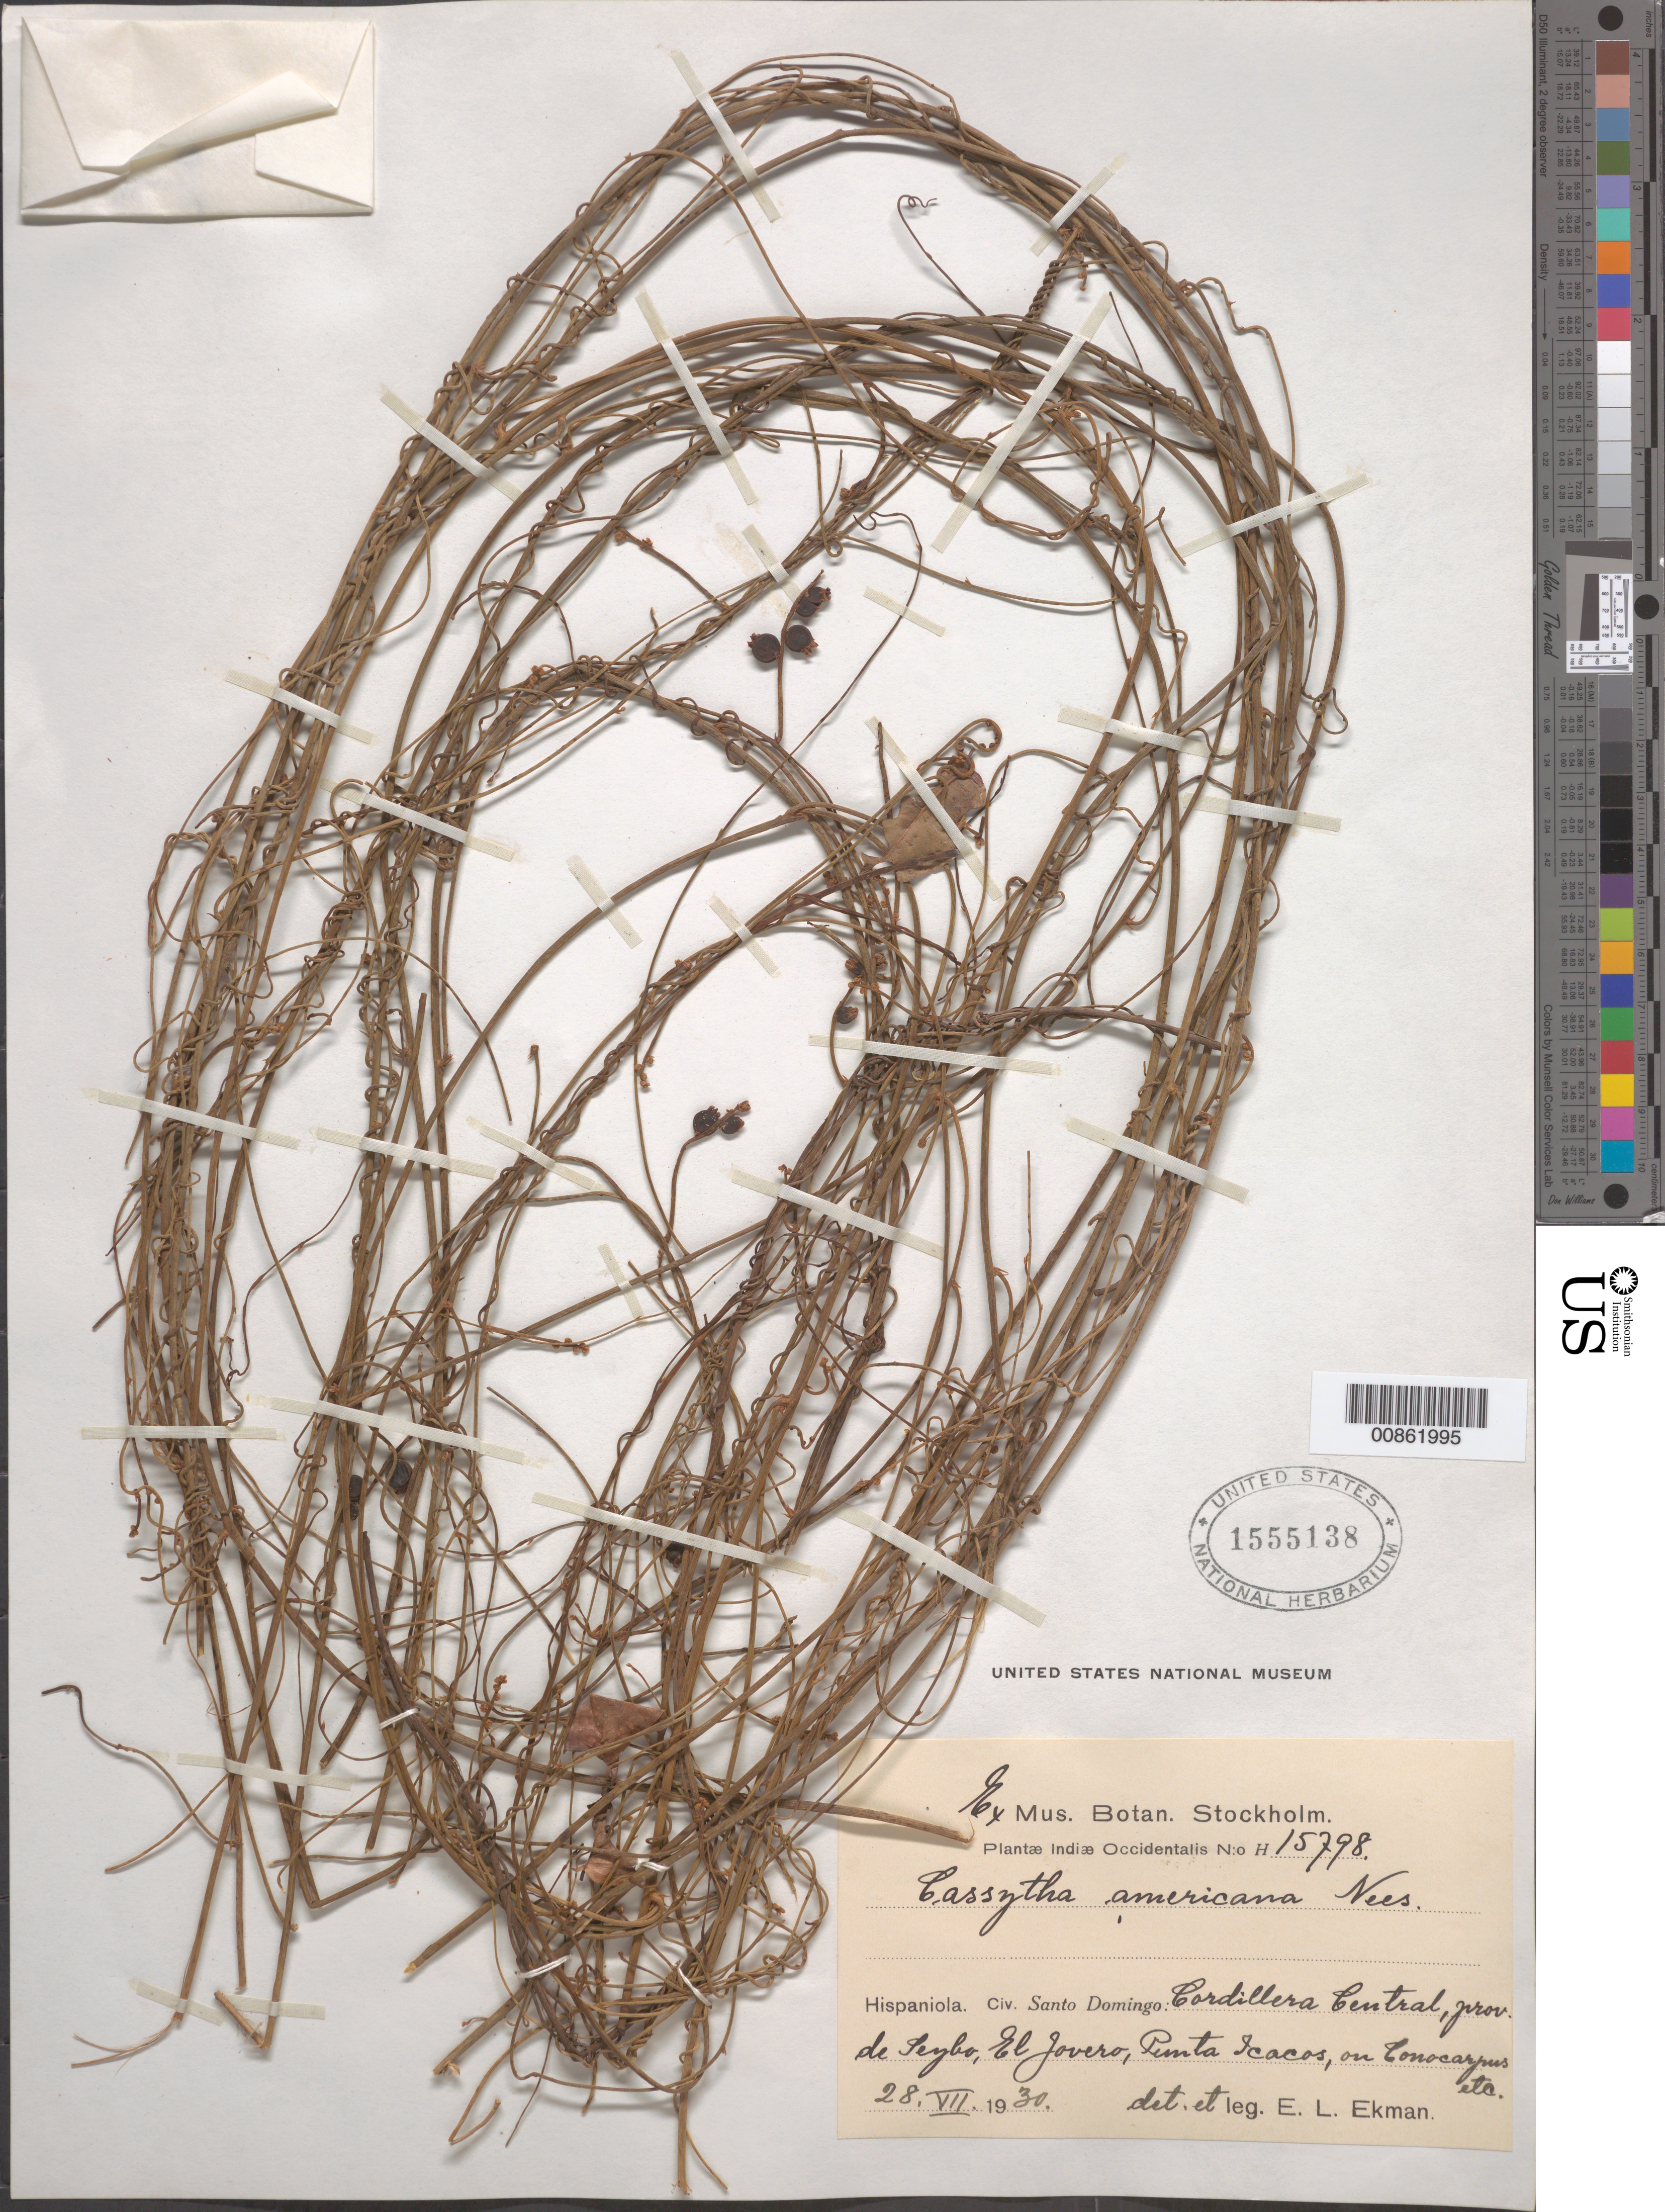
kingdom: Plantae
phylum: Tracheophyta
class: Magnoliopsida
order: Laurales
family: Lauraceae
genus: Cassytha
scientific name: Cassytha filiformis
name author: L.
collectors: E. L. Ekman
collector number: H 15798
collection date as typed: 28 Jul 1930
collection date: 1930-07-28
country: Dominican Republic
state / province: El Seibo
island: Hispaniola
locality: Cordillera Central, El Jovero, Punta Icacos.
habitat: On Conocarpus, etc.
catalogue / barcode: US 1555138